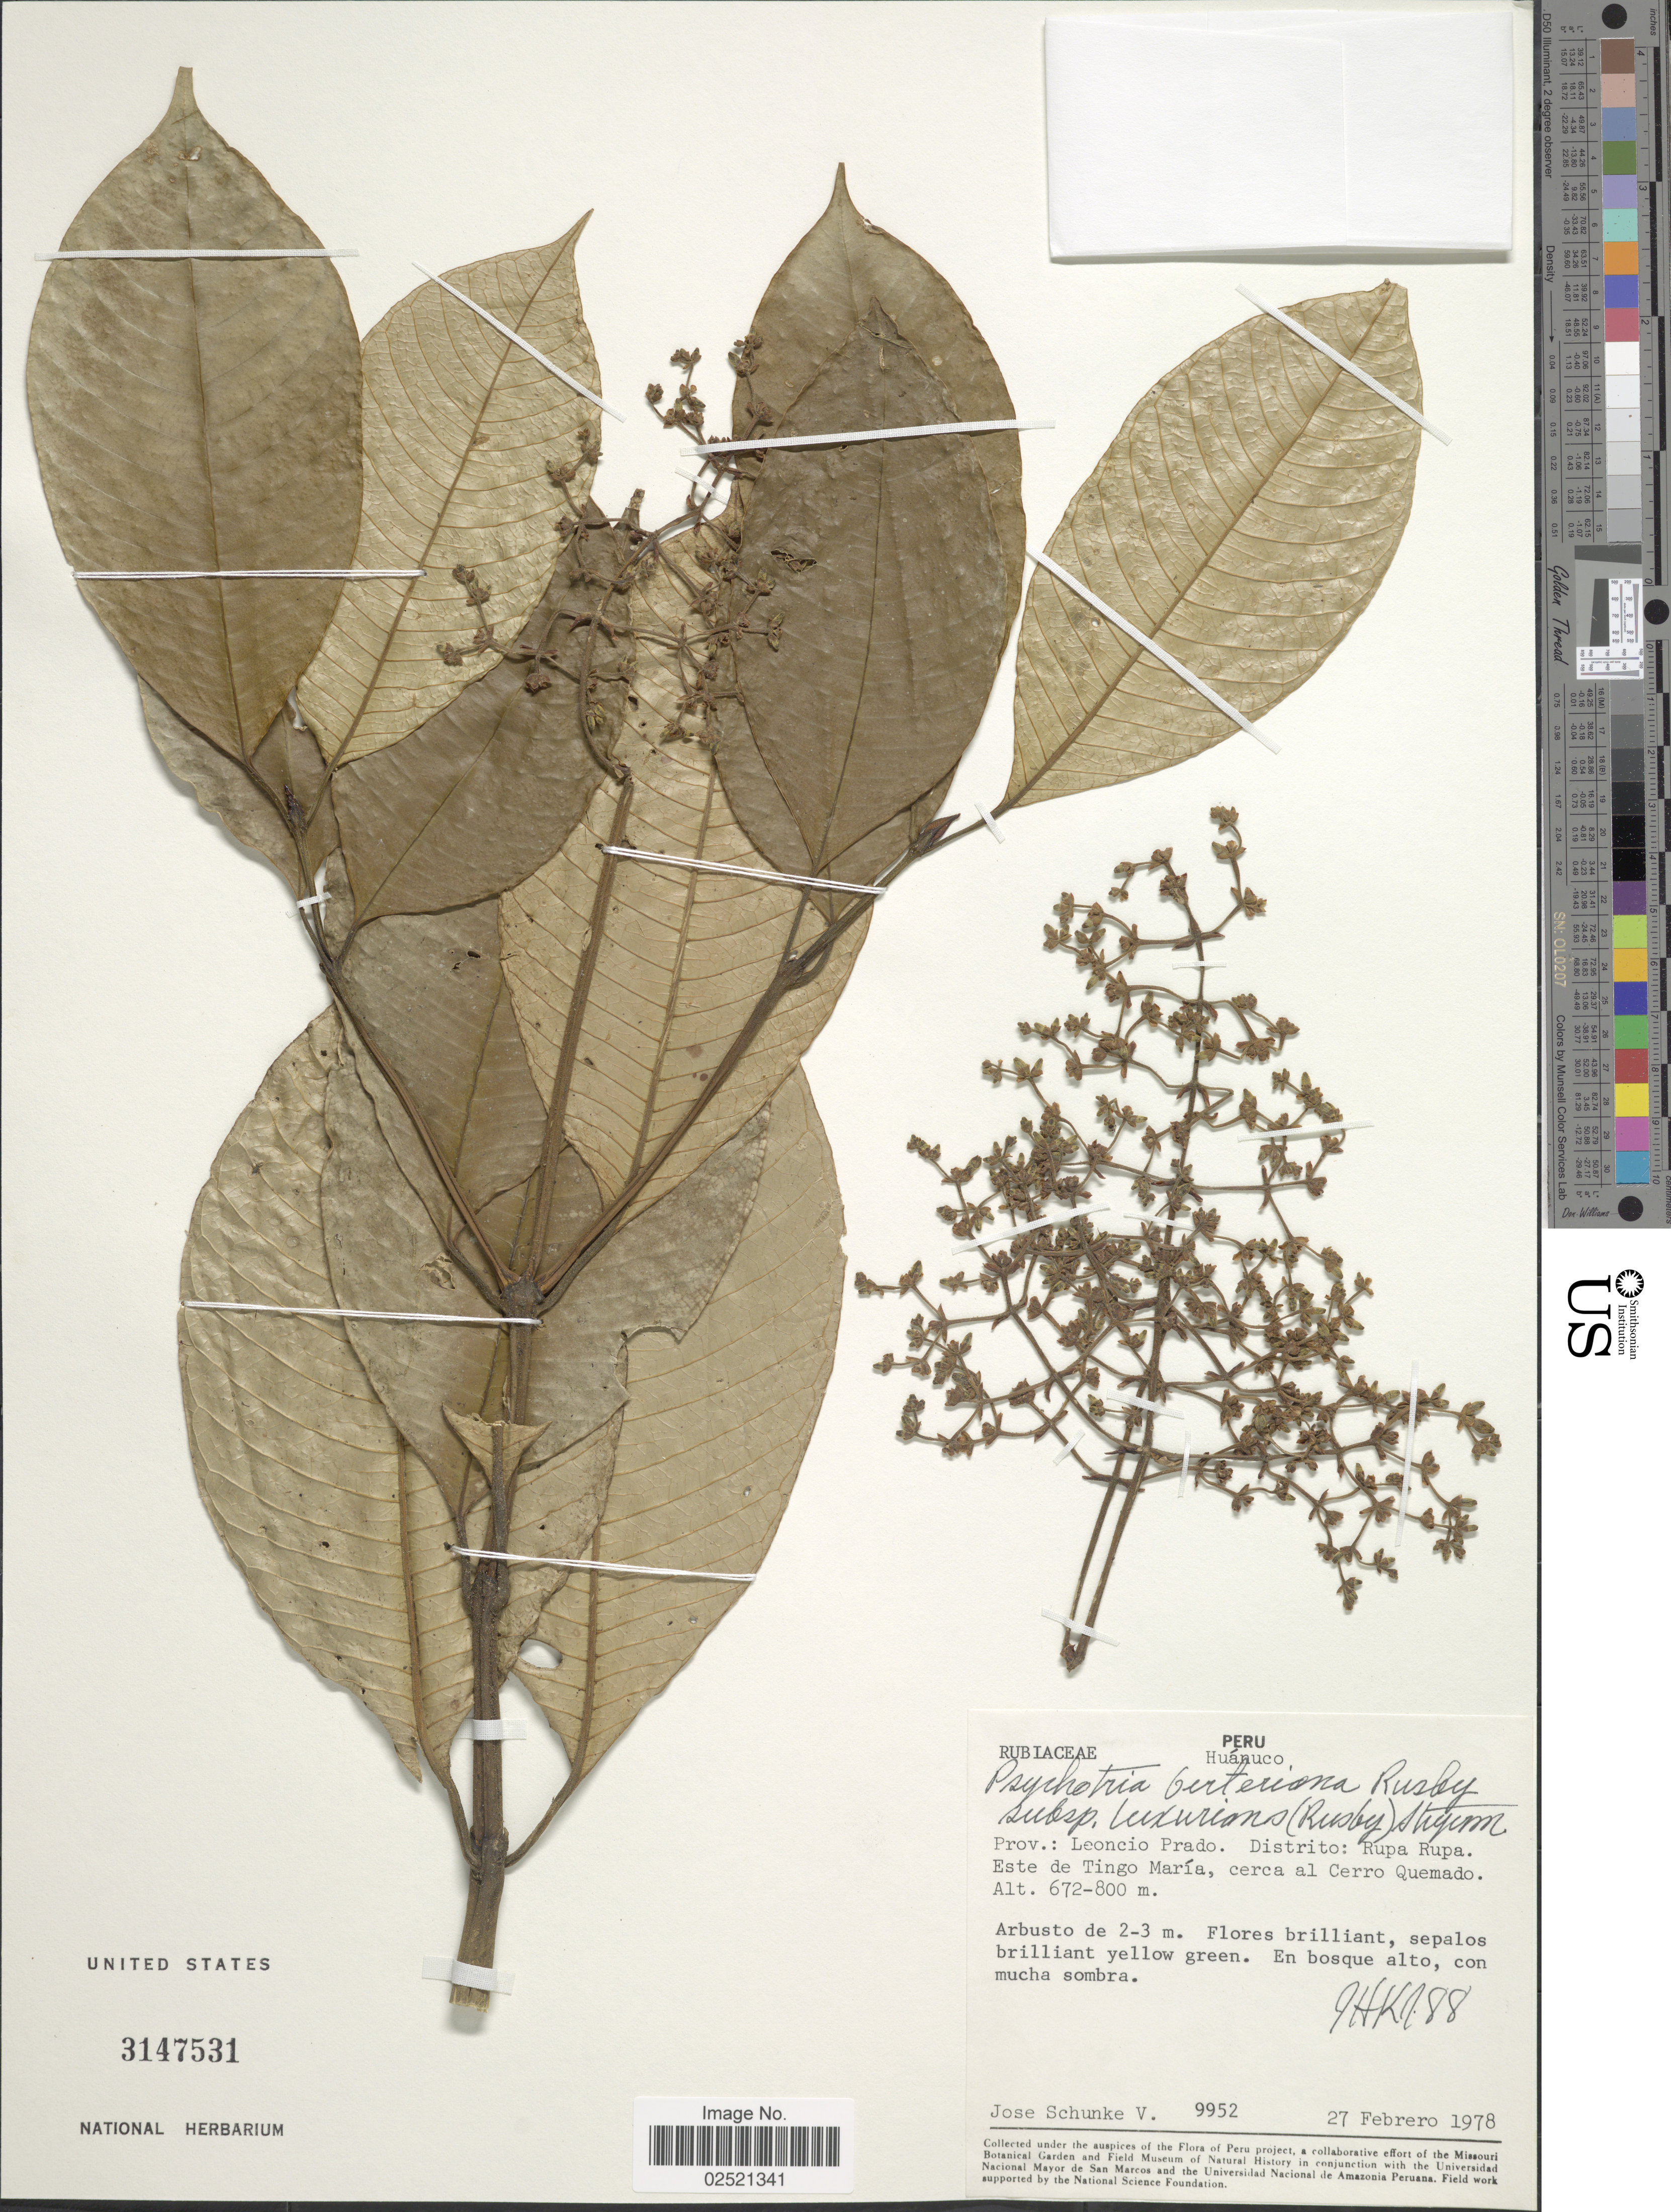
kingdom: Plantae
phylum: Tracheophyta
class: Magnoliopsida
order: Gentianales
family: Rubiaceae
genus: Psychotria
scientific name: Psychotria luxurians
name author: Rusby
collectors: J. Schunke Vigo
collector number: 9952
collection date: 1978-02-27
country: Peru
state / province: Huánuco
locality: Prov.: Leoncio Prado, Distrito: Rupa Rupa, Este de Tingo Maria, cerca al Cerro Quemado.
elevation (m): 672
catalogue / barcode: US 3147531